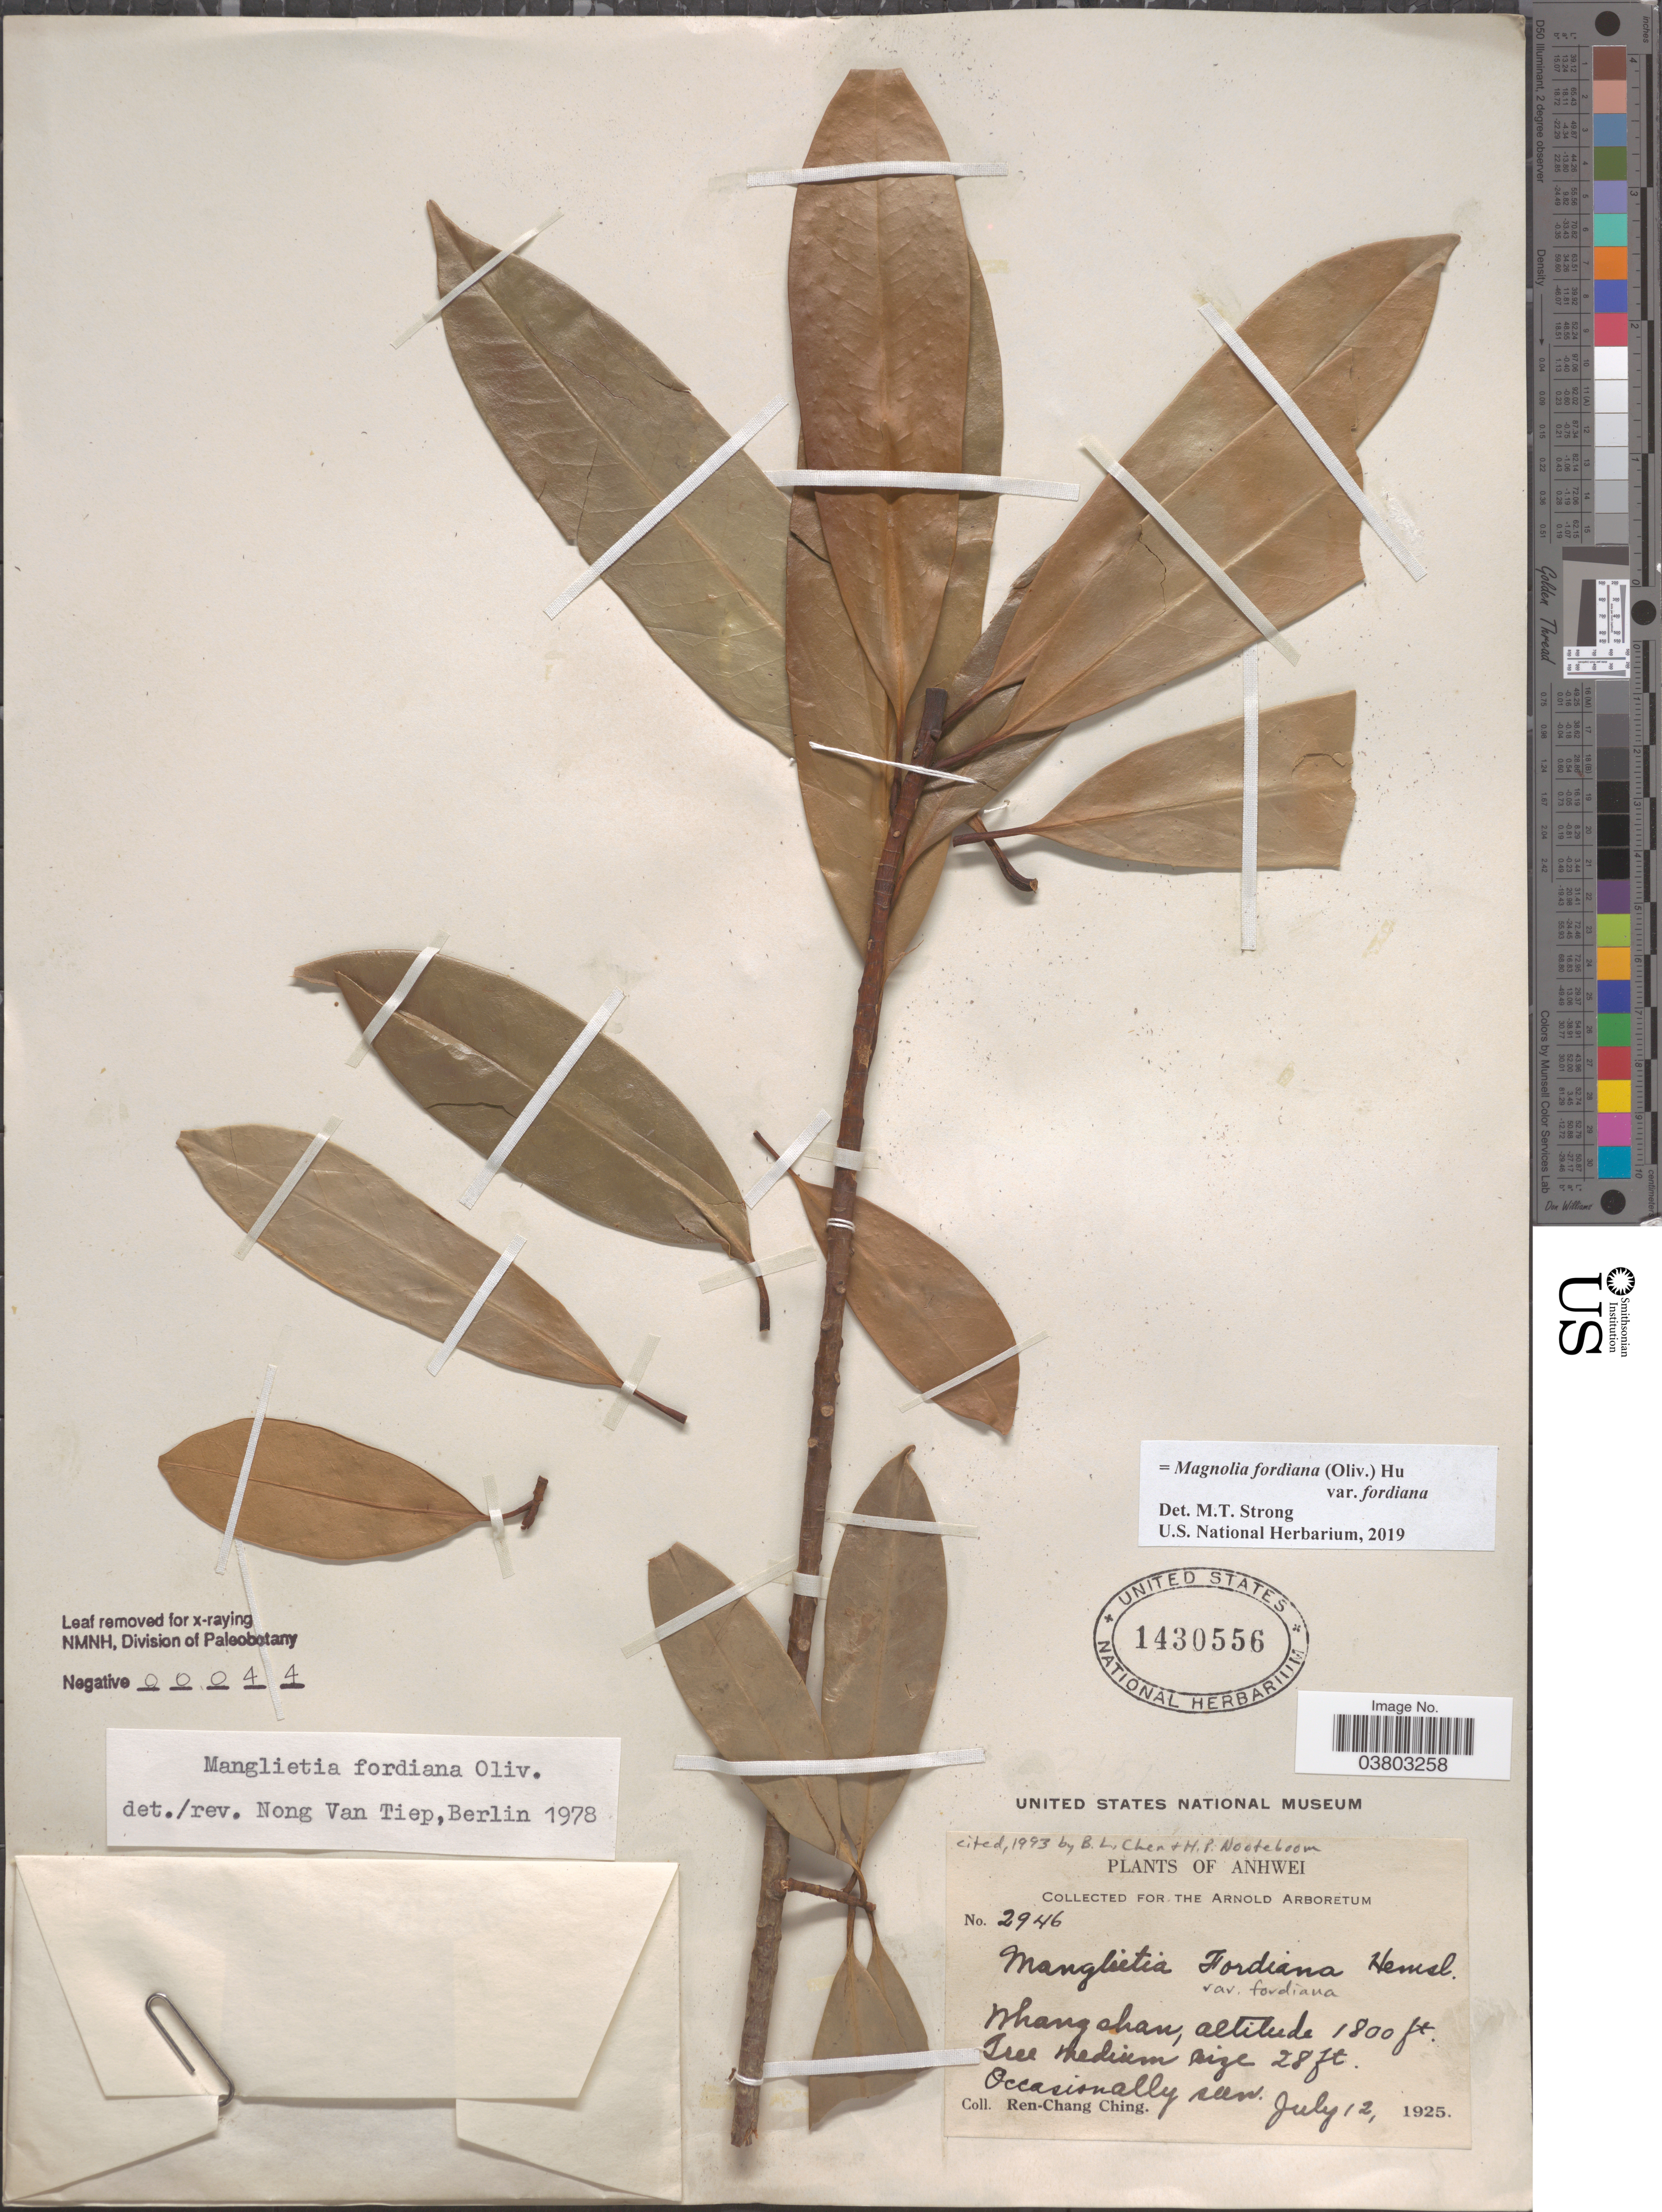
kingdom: Plantae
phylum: Tracheophyta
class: Magnoliopsida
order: Magnoliales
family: Magnoliaceae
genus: Magnolia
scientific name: Magnolia fordiana var. fordiana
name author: (Oliv.) Hu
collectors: R. C. Ching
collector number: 2946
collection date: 1925-07-12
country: China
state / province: Anhui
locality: Nhang Shan.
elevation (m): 549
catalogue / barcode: US 1430556